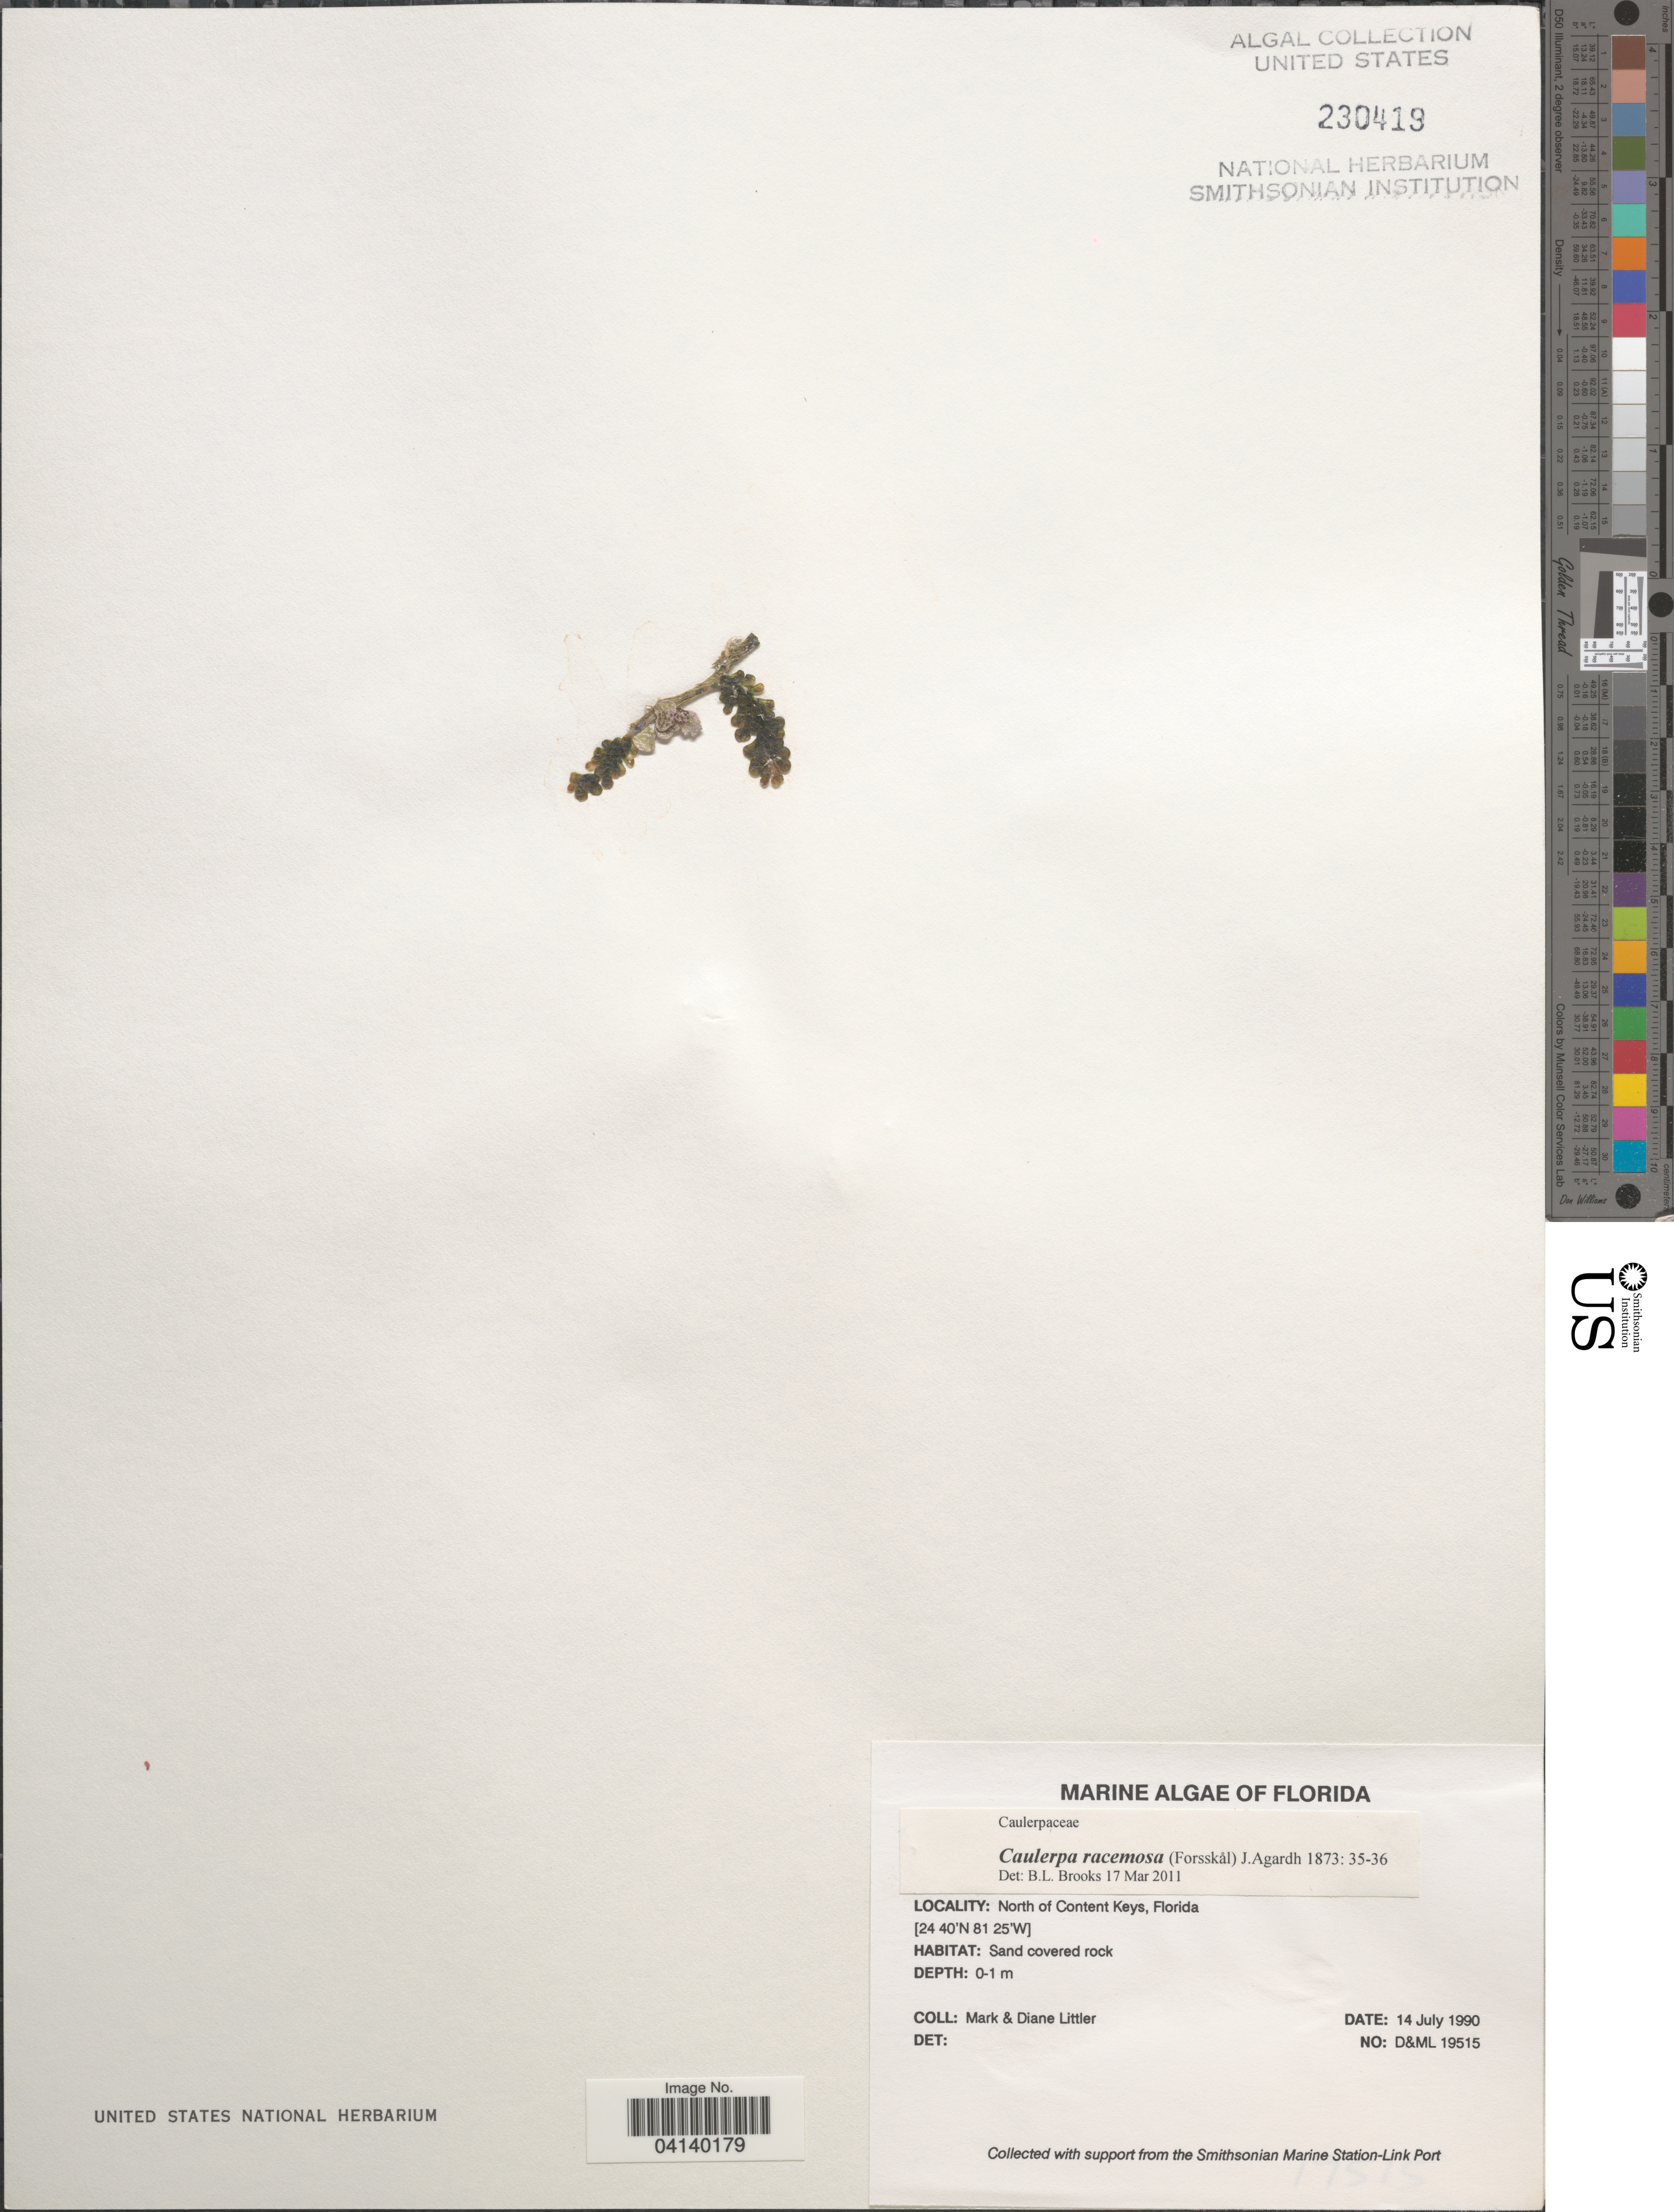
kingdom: Plantae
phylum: Chlorophyta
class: Ulvophyceae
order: Bryopsidales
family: Caulerpaceae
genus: Caulerpa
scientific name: Caulerpa racemosa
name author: (Forssk.) J. Agardh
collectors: M. Littler & D. S. Littler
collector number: D&ML19515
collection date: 1990-07-14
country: United States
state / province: Florida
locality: North of Content Keys.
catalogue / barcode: US 230419